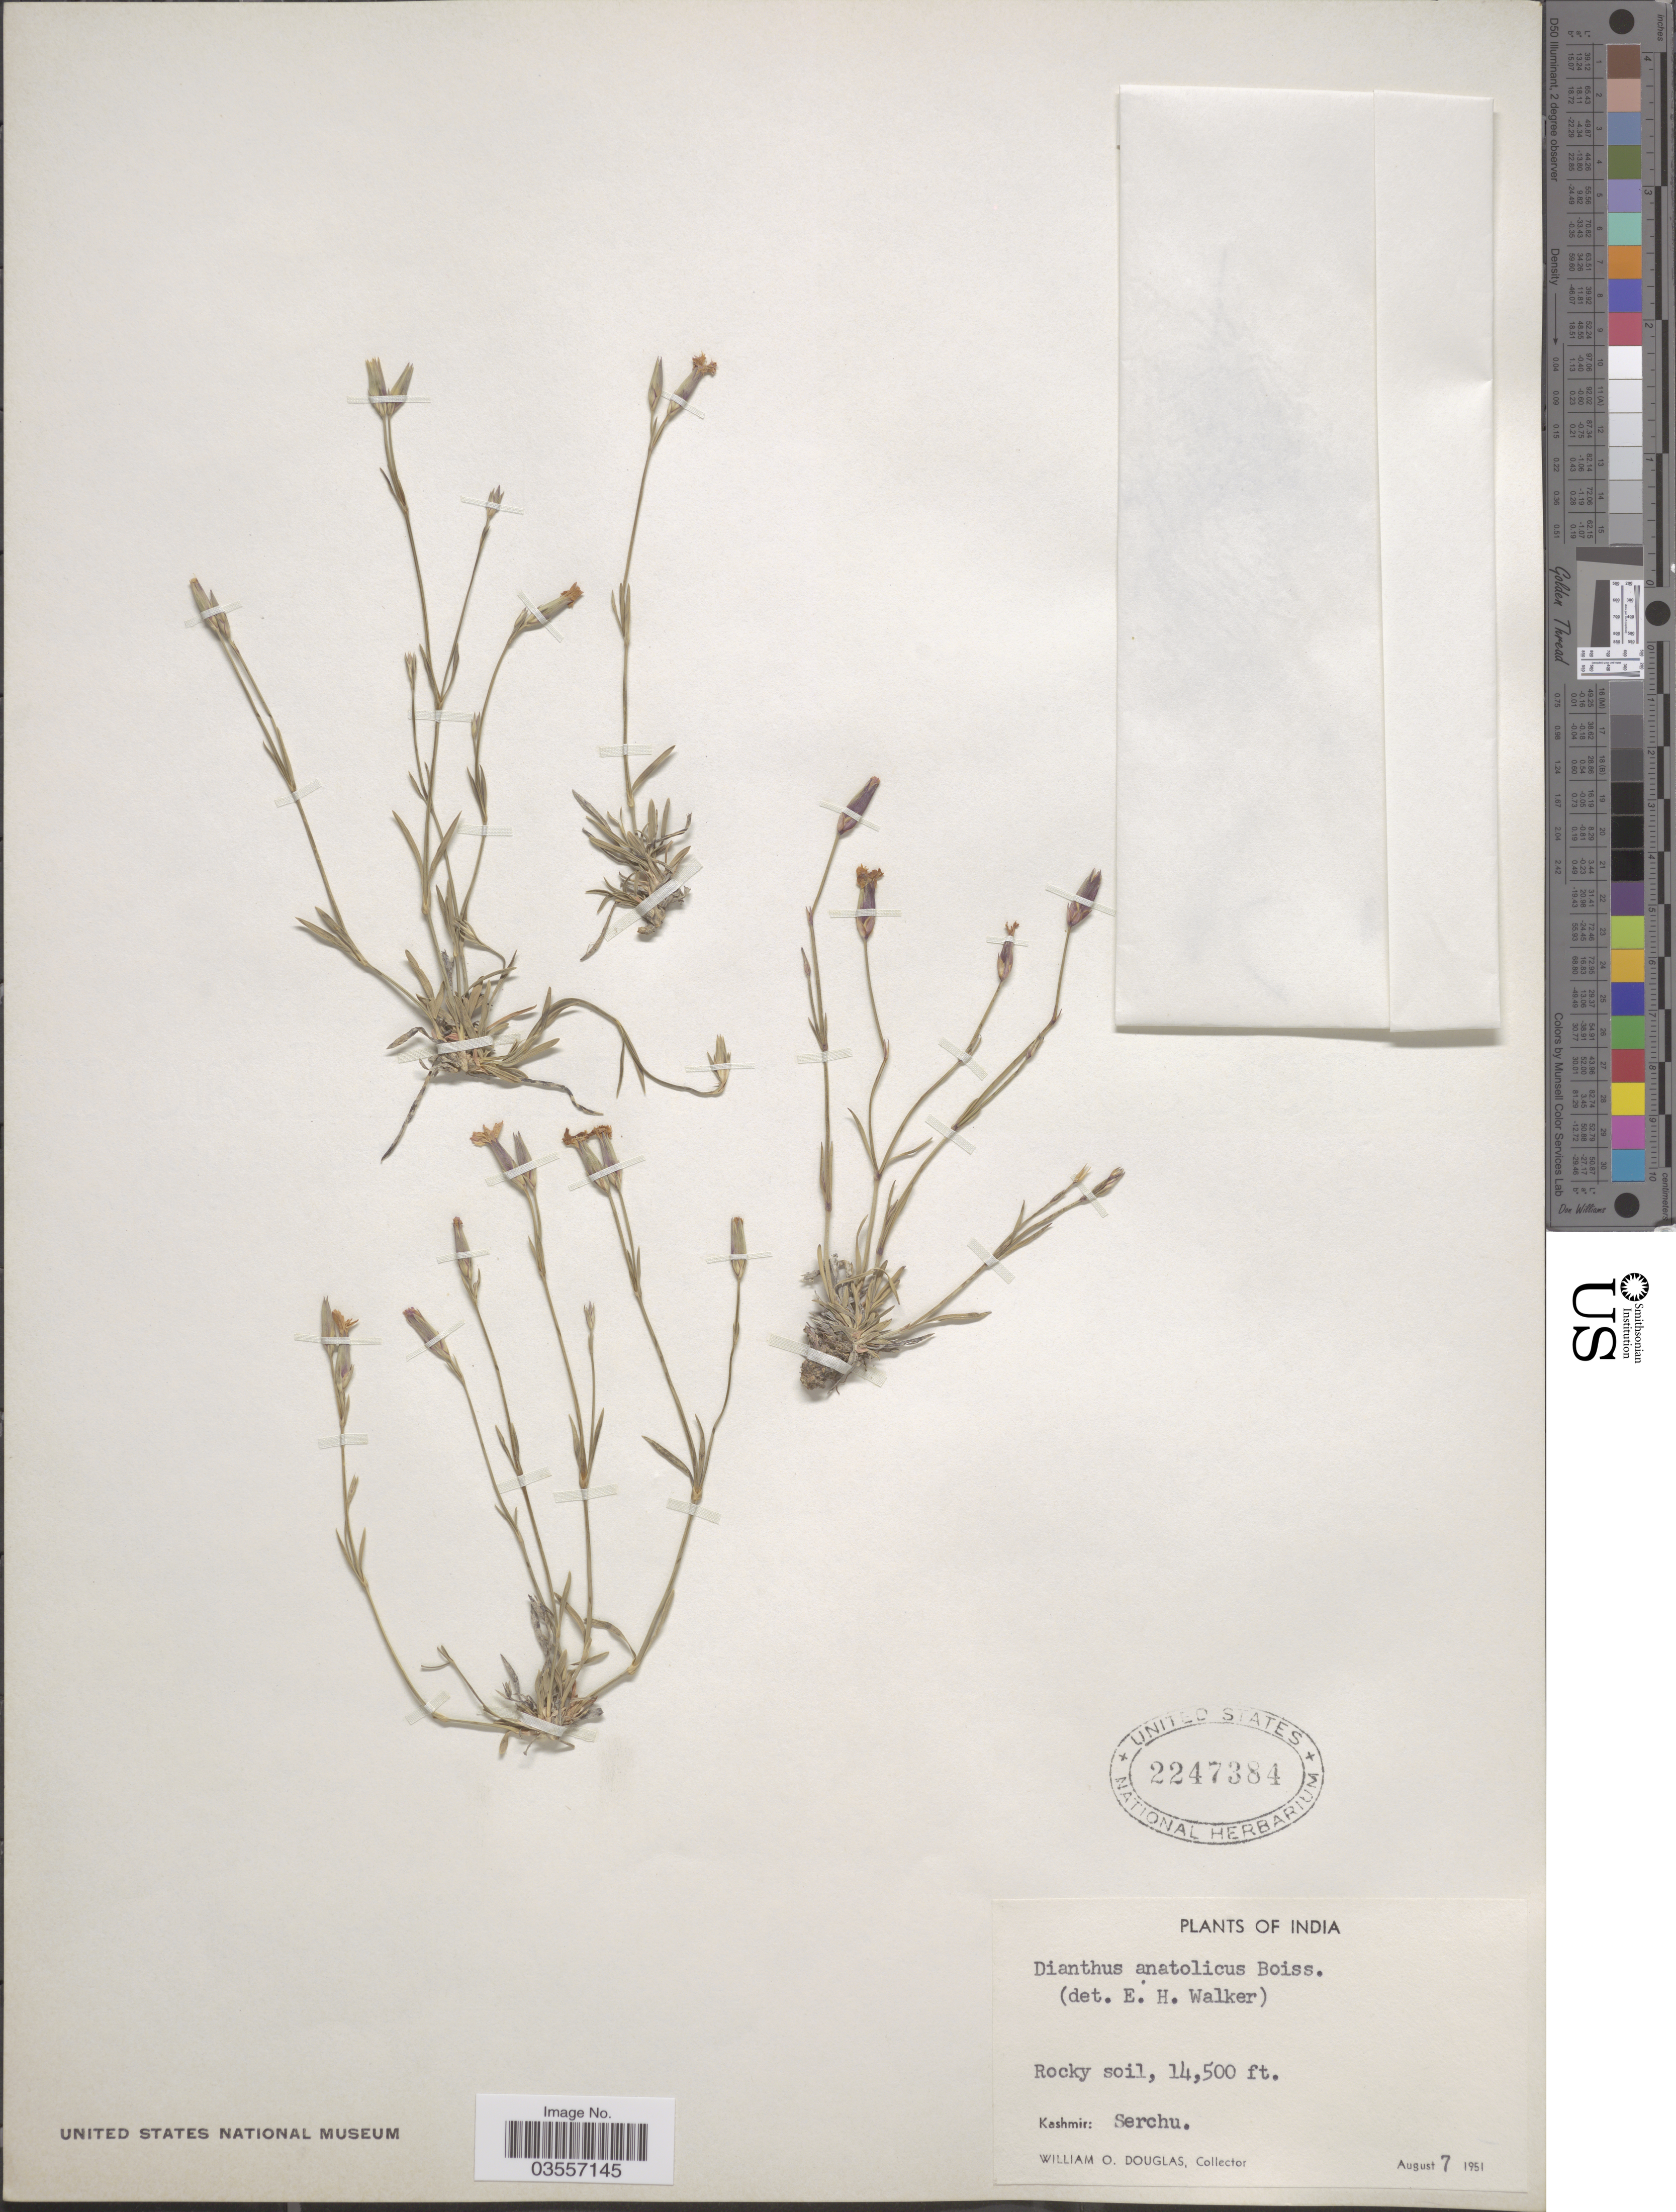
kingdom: Plantae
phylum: Tracheophyta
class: Magnoliopsida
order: Caryophyllales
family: Caryophyllaceae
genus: Dianthus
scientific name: Dianthus anatolicus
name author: Boiss.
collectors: W. Douglas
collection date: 1915-08-07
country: India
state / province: Jammu and Kashmir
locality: Kashmir: Serchu.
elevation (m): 4420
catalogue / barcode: US 2247384